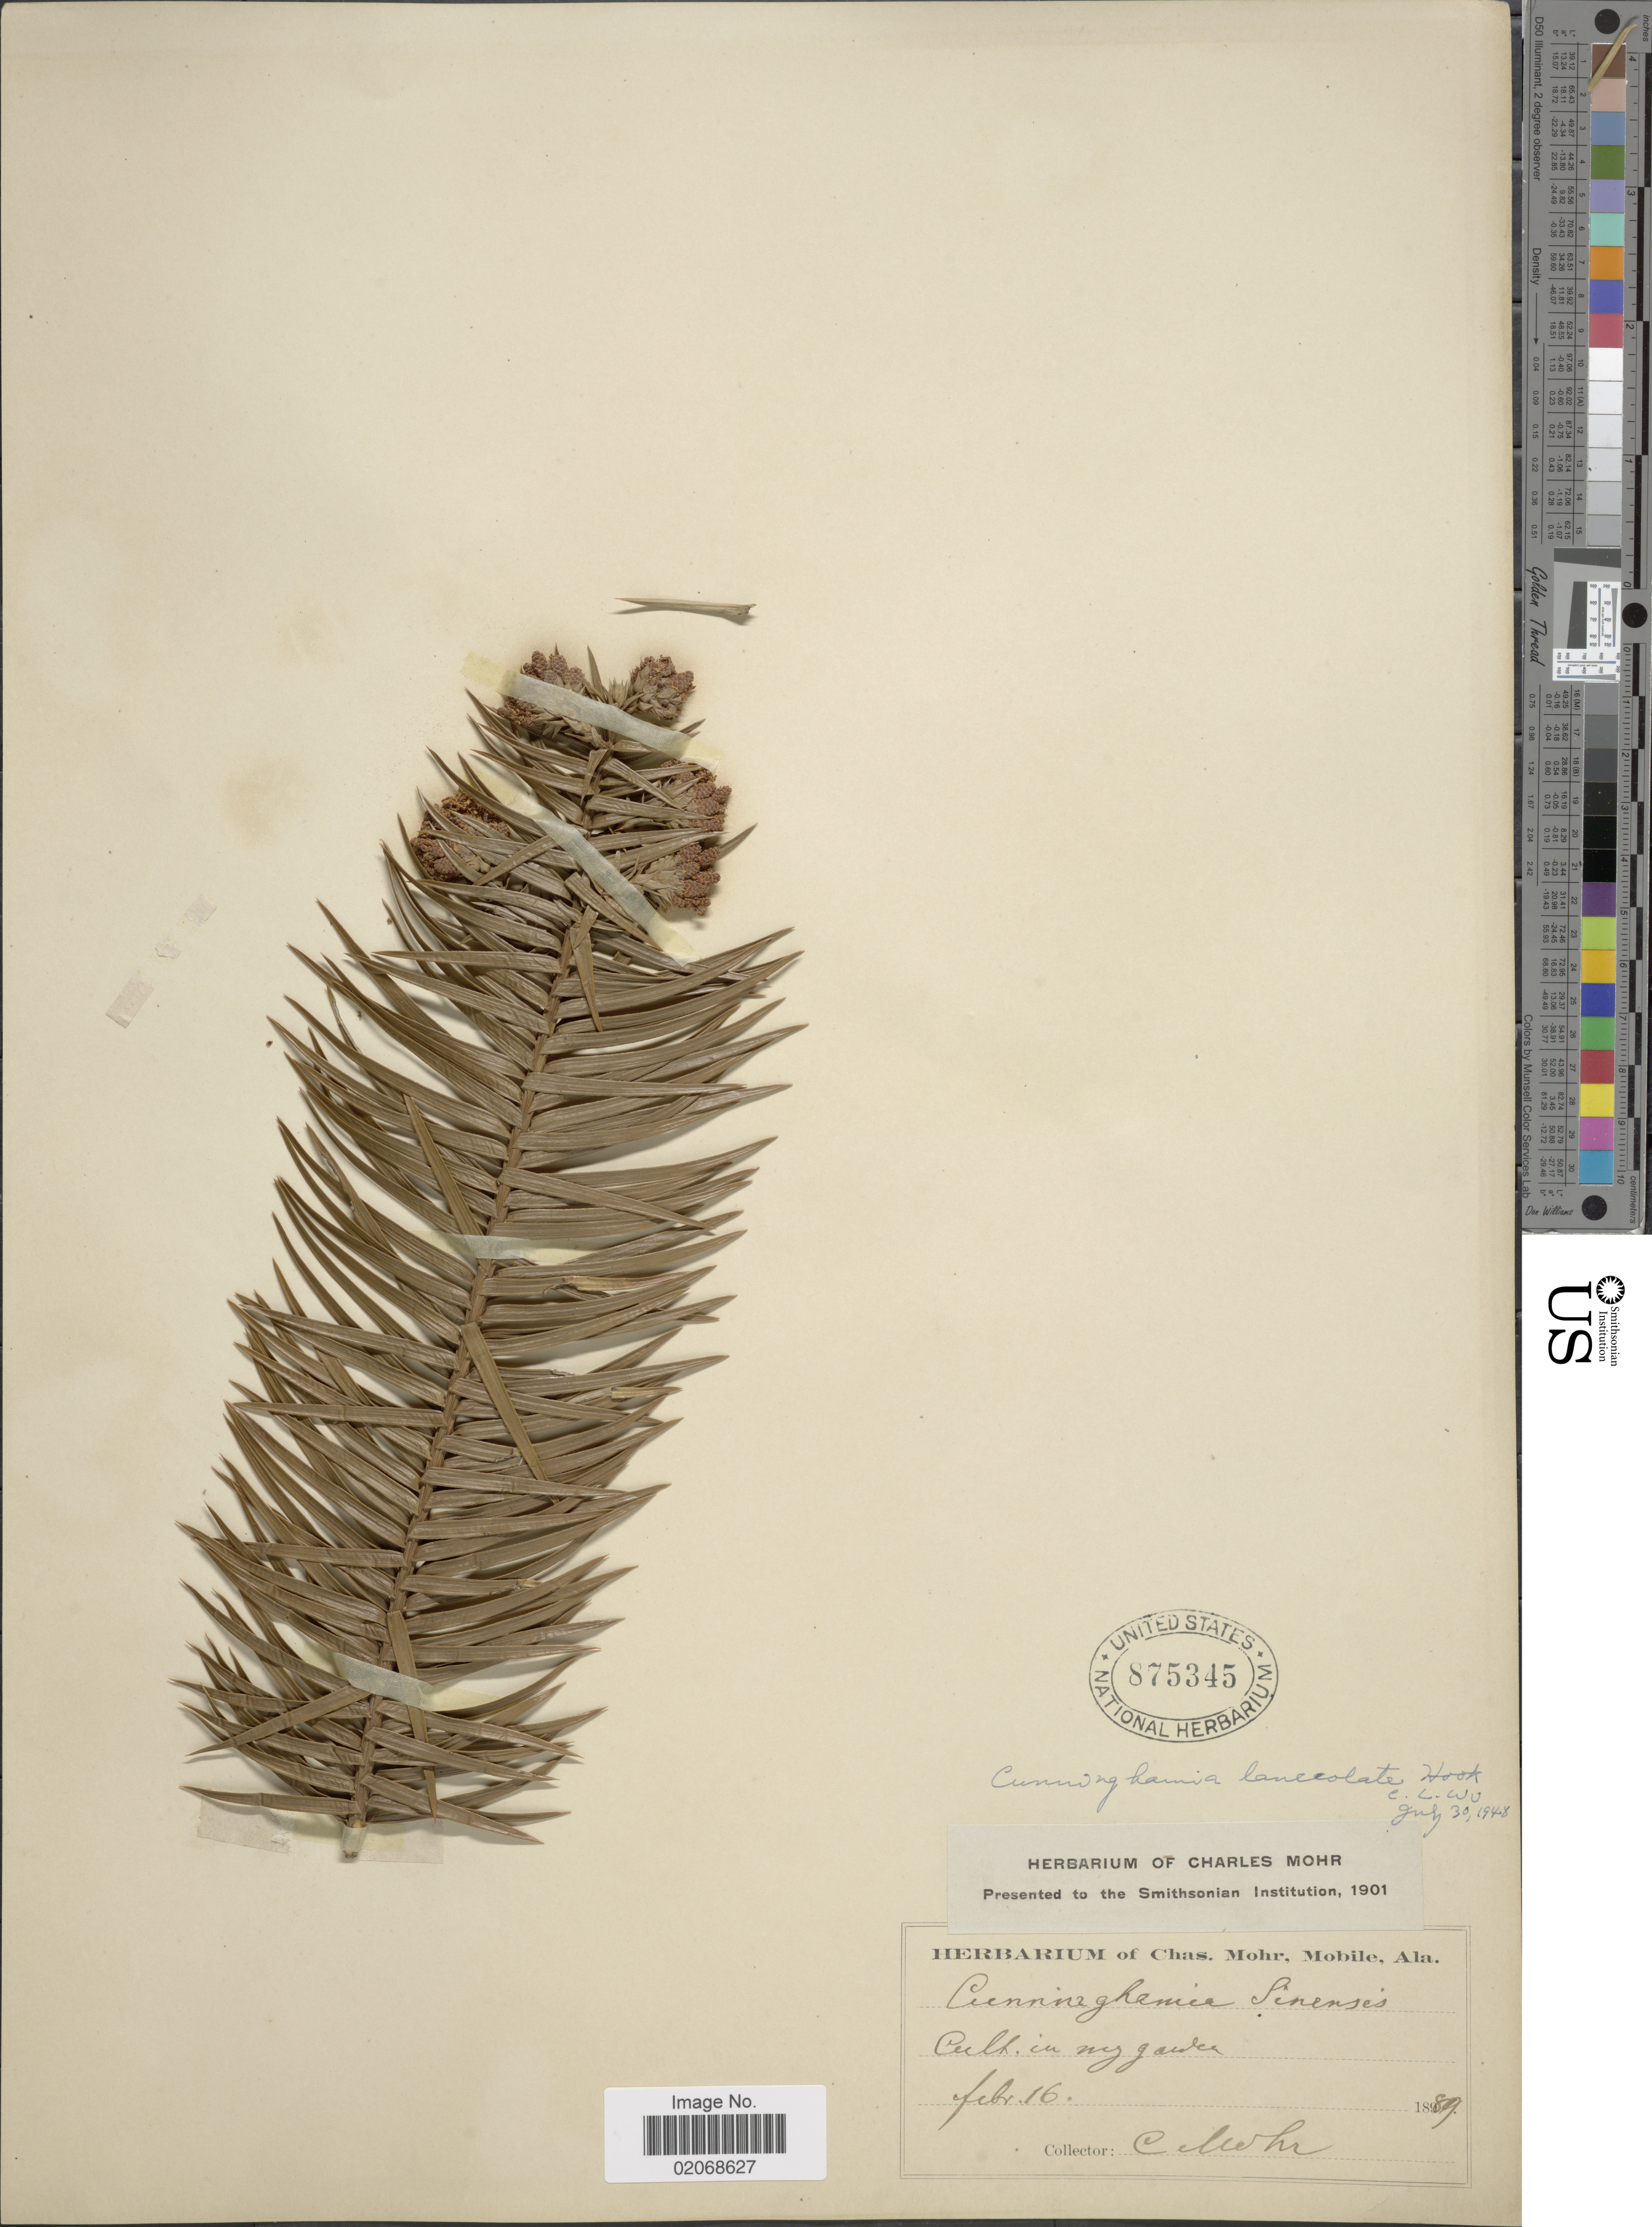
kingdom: Plantae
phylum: Tracheophyta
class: Pinopsida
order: Pinales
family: Cupressaceae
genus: Cunninghamia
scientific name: Cunninghamia lanceolata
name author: (Lamb.) Hook.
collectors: C. T. Mohr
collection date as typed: Transcribed d/m/y: /2/16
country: United States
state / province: Alabama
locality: My Garden, Mobile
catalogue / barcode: US 875345